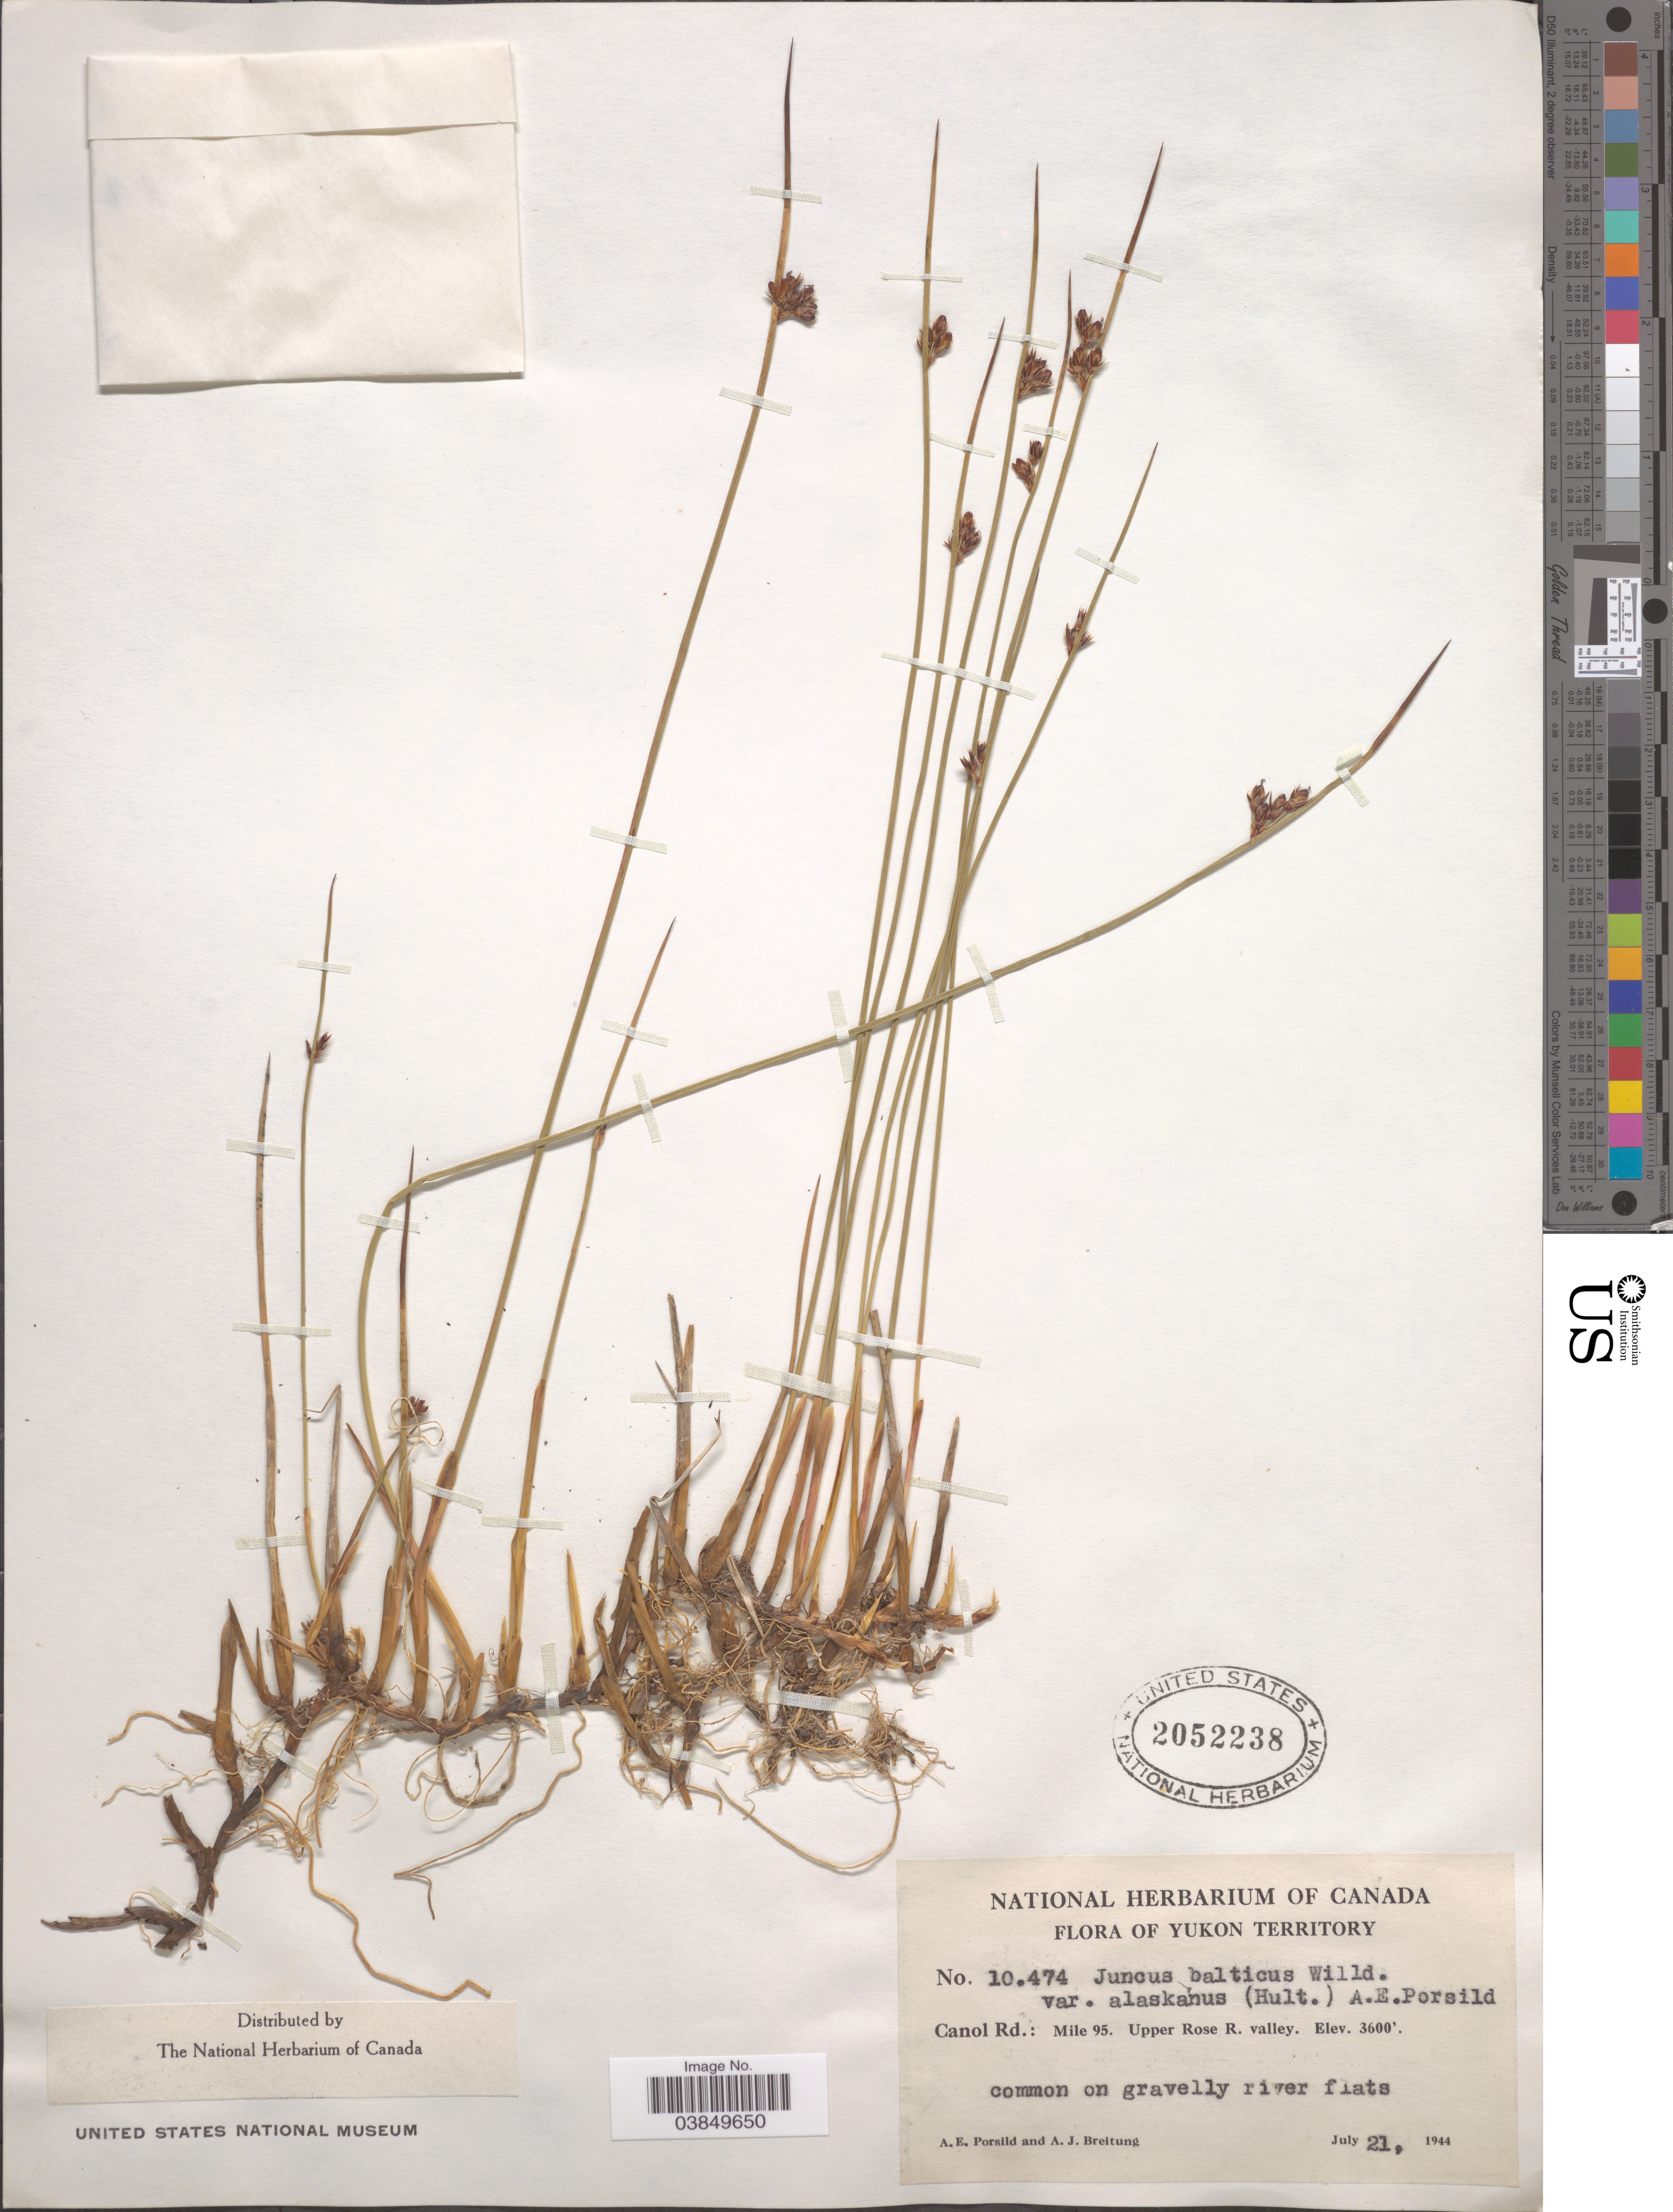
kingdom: Plantae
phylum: Tracheophyta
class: Liliopsida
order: Poales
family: Juncaceae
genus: Juncus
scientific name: Juncus balticus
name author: Willd.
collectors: A. E. Porsild & A. Breitung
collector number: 10474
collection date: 1944-07-21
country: Canada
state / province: Yukon Territory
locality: Canol Rd.: Mile 95. upper Rose R. valley.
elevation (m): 1097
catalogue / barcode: US 2052238